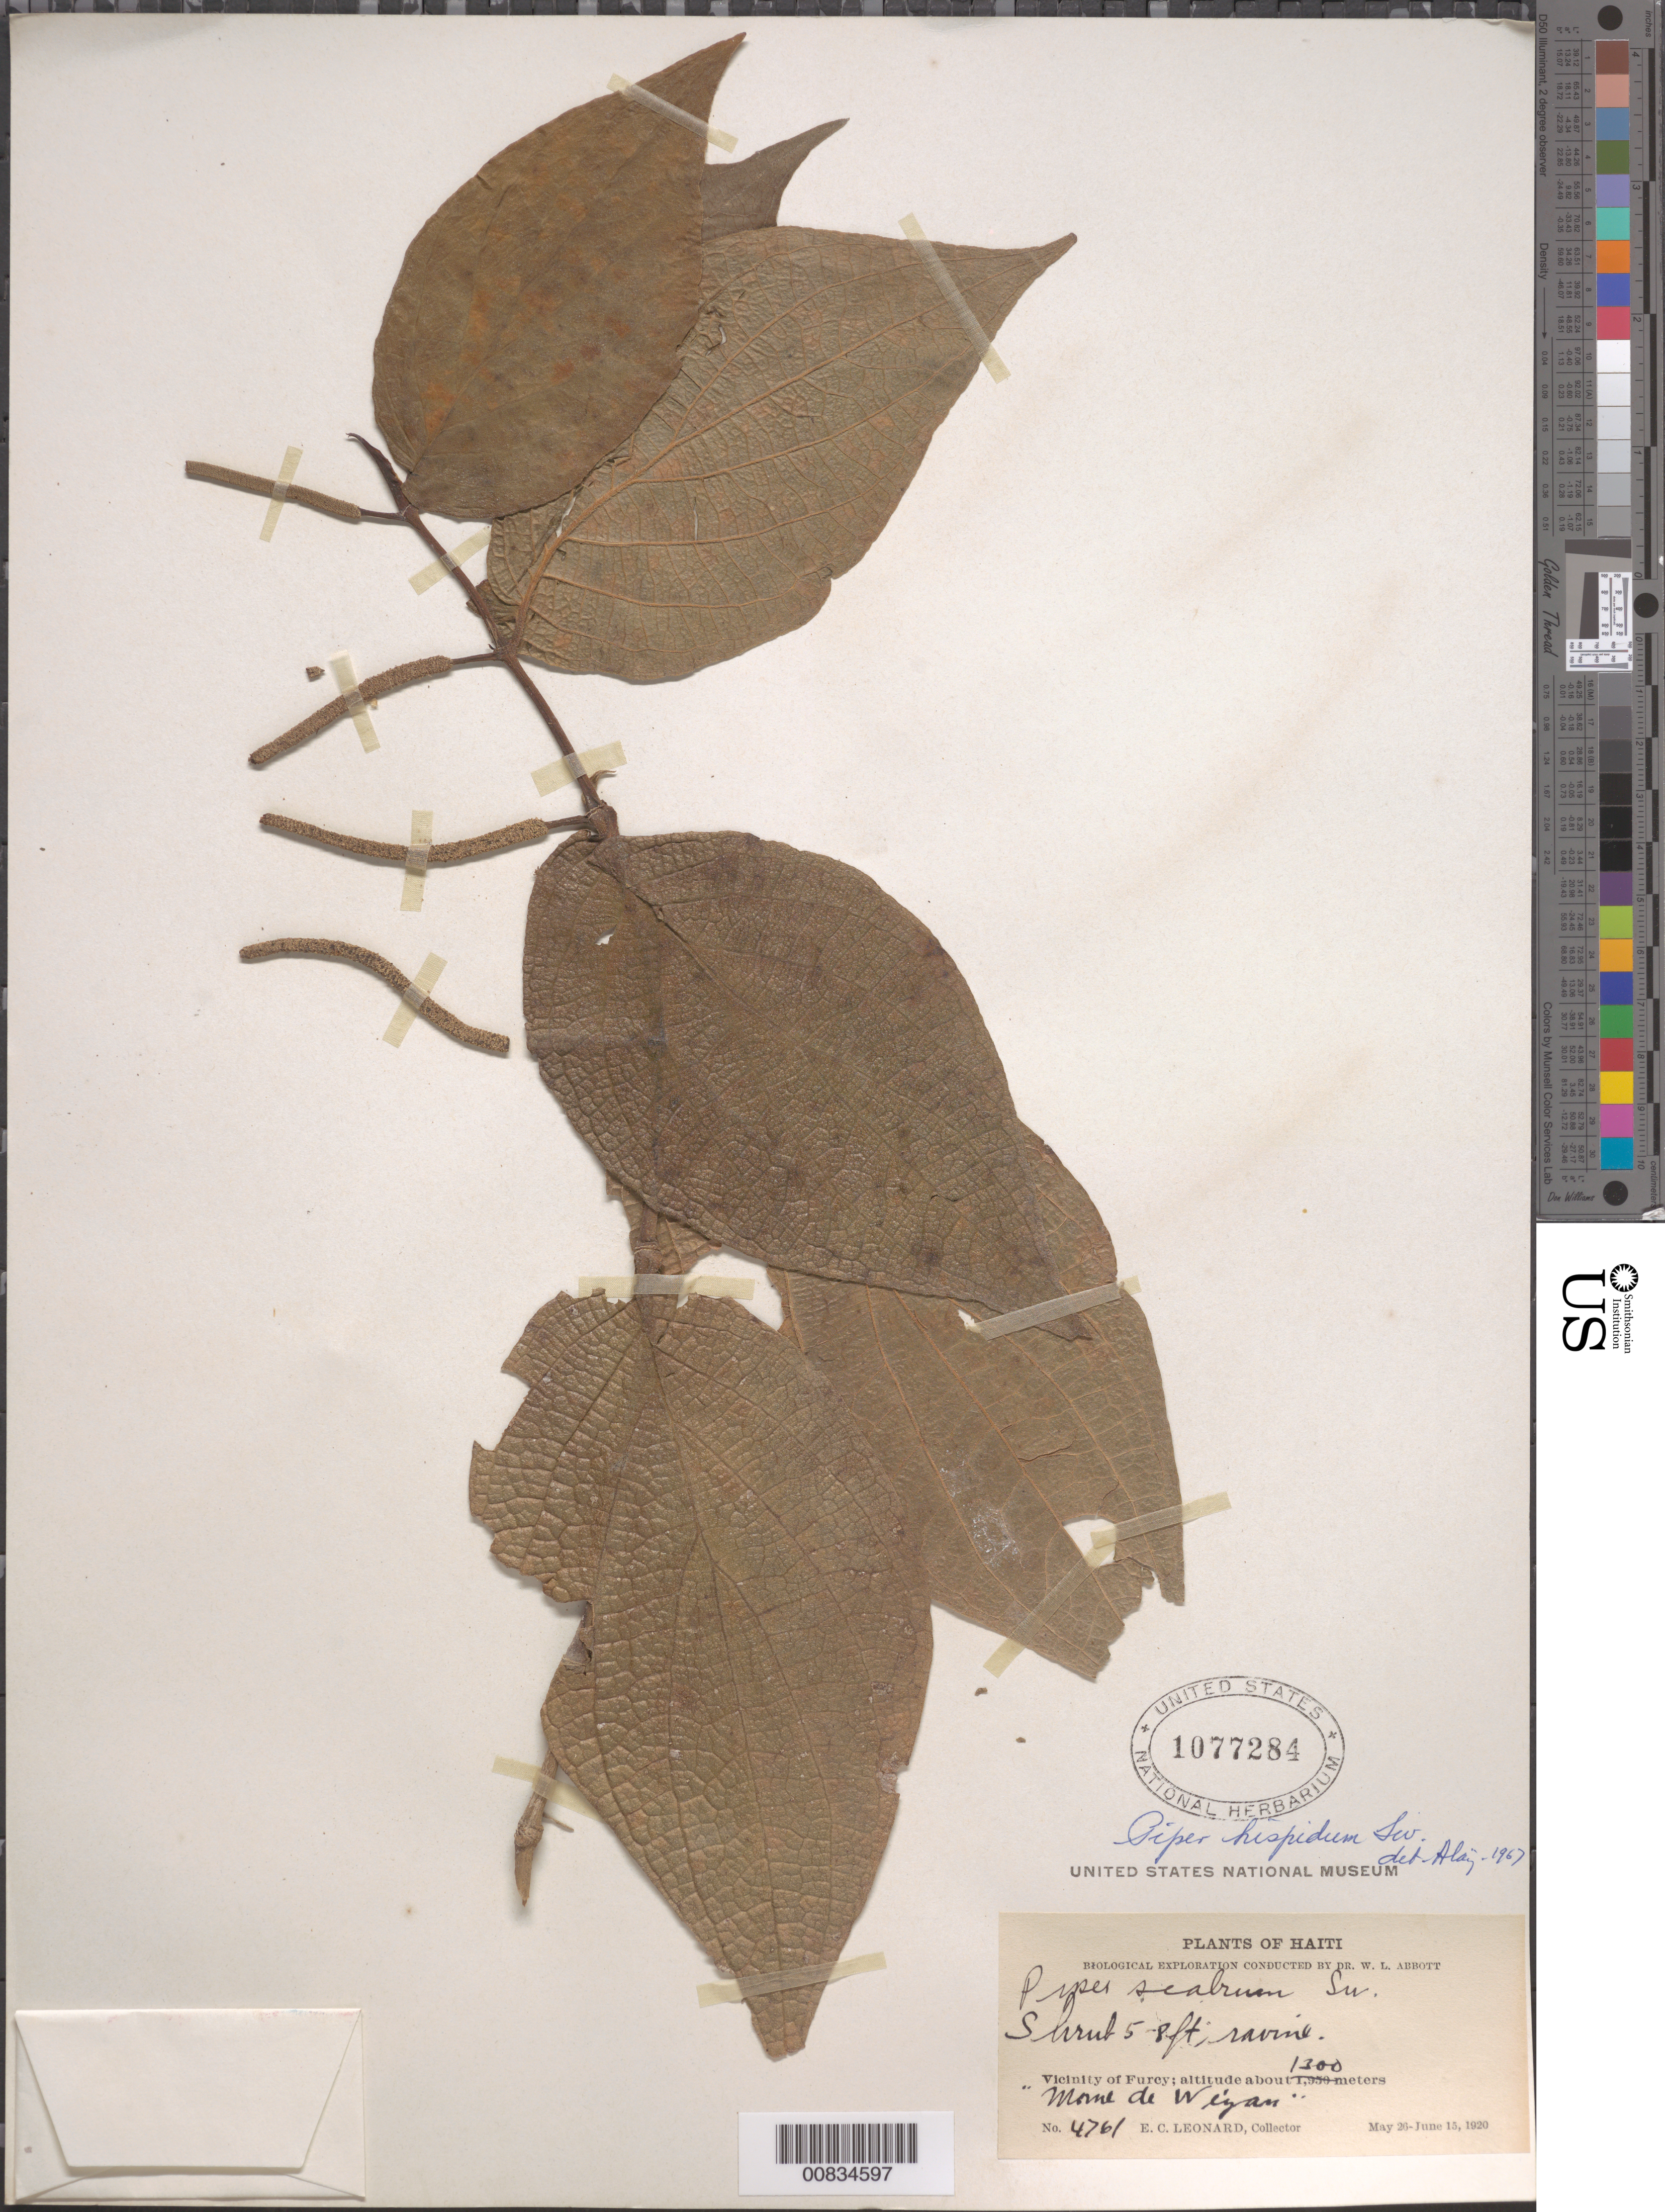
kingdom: Plantae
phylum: Tracheophyta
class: Magnoliopsida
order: Piperales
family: Piperaceae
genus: Piper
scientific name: Piper hispidum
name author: Sw.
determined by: Liogier, Alain H.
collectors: E. C. Leonard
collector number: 4761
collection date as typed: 26 May 1920 to 15 Jun 1920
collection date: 1920-05-26/1920-06-15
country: Haiti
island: Hispaniola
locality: Vicinity of Furcy. "Morne de Wéyan".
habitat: Ravine.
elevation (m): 1300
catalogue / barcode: US 1077284